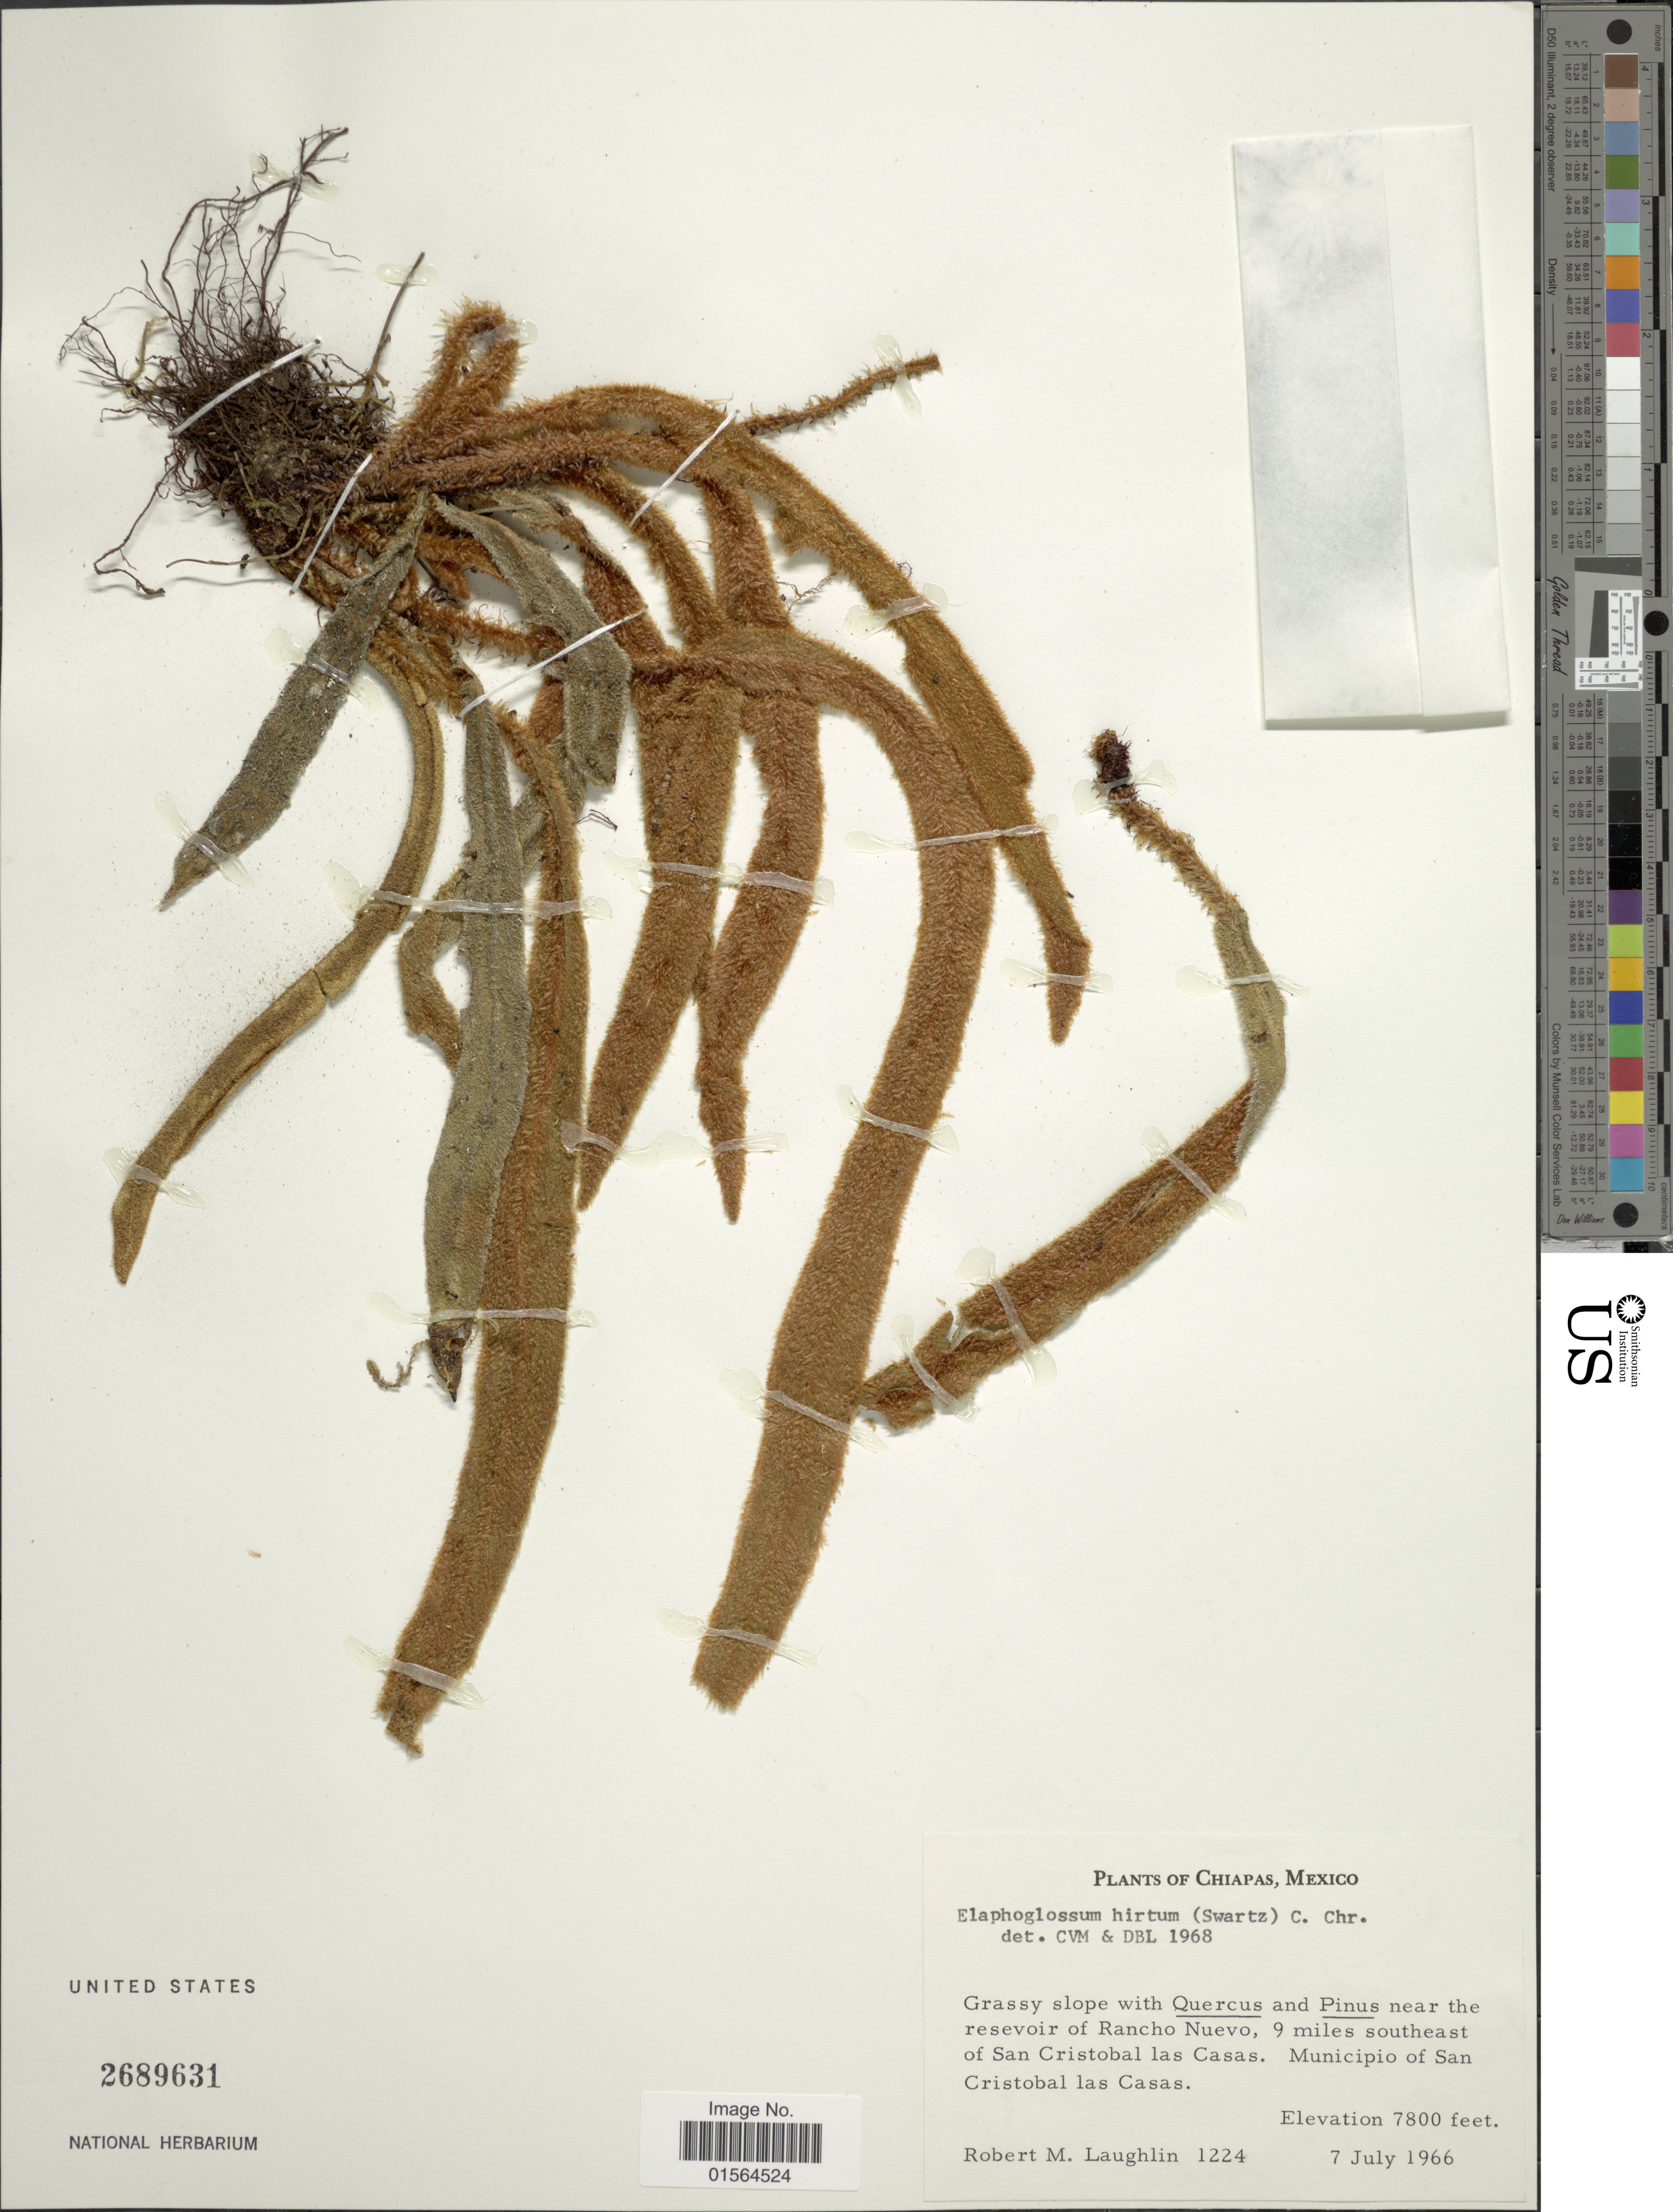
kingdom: Plantae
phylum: Tracheophyta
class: Polypodiopsida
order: Polypodiales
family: Dryopteridaceae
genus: Elaphoglossum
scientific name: Elaphoglossum paleaceum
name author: (Hook. & Grev.) Sledge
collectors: R. M. Laughlin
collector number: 1224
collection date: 1966-07-07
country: Mexico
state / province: Chiapas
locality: Near the reservoir of Rancho Nuevo, 9 miles southeast of San Cristobal las Casas, Municipio of San Cristobal las Casas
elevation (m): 2377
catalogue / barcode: US 2689631